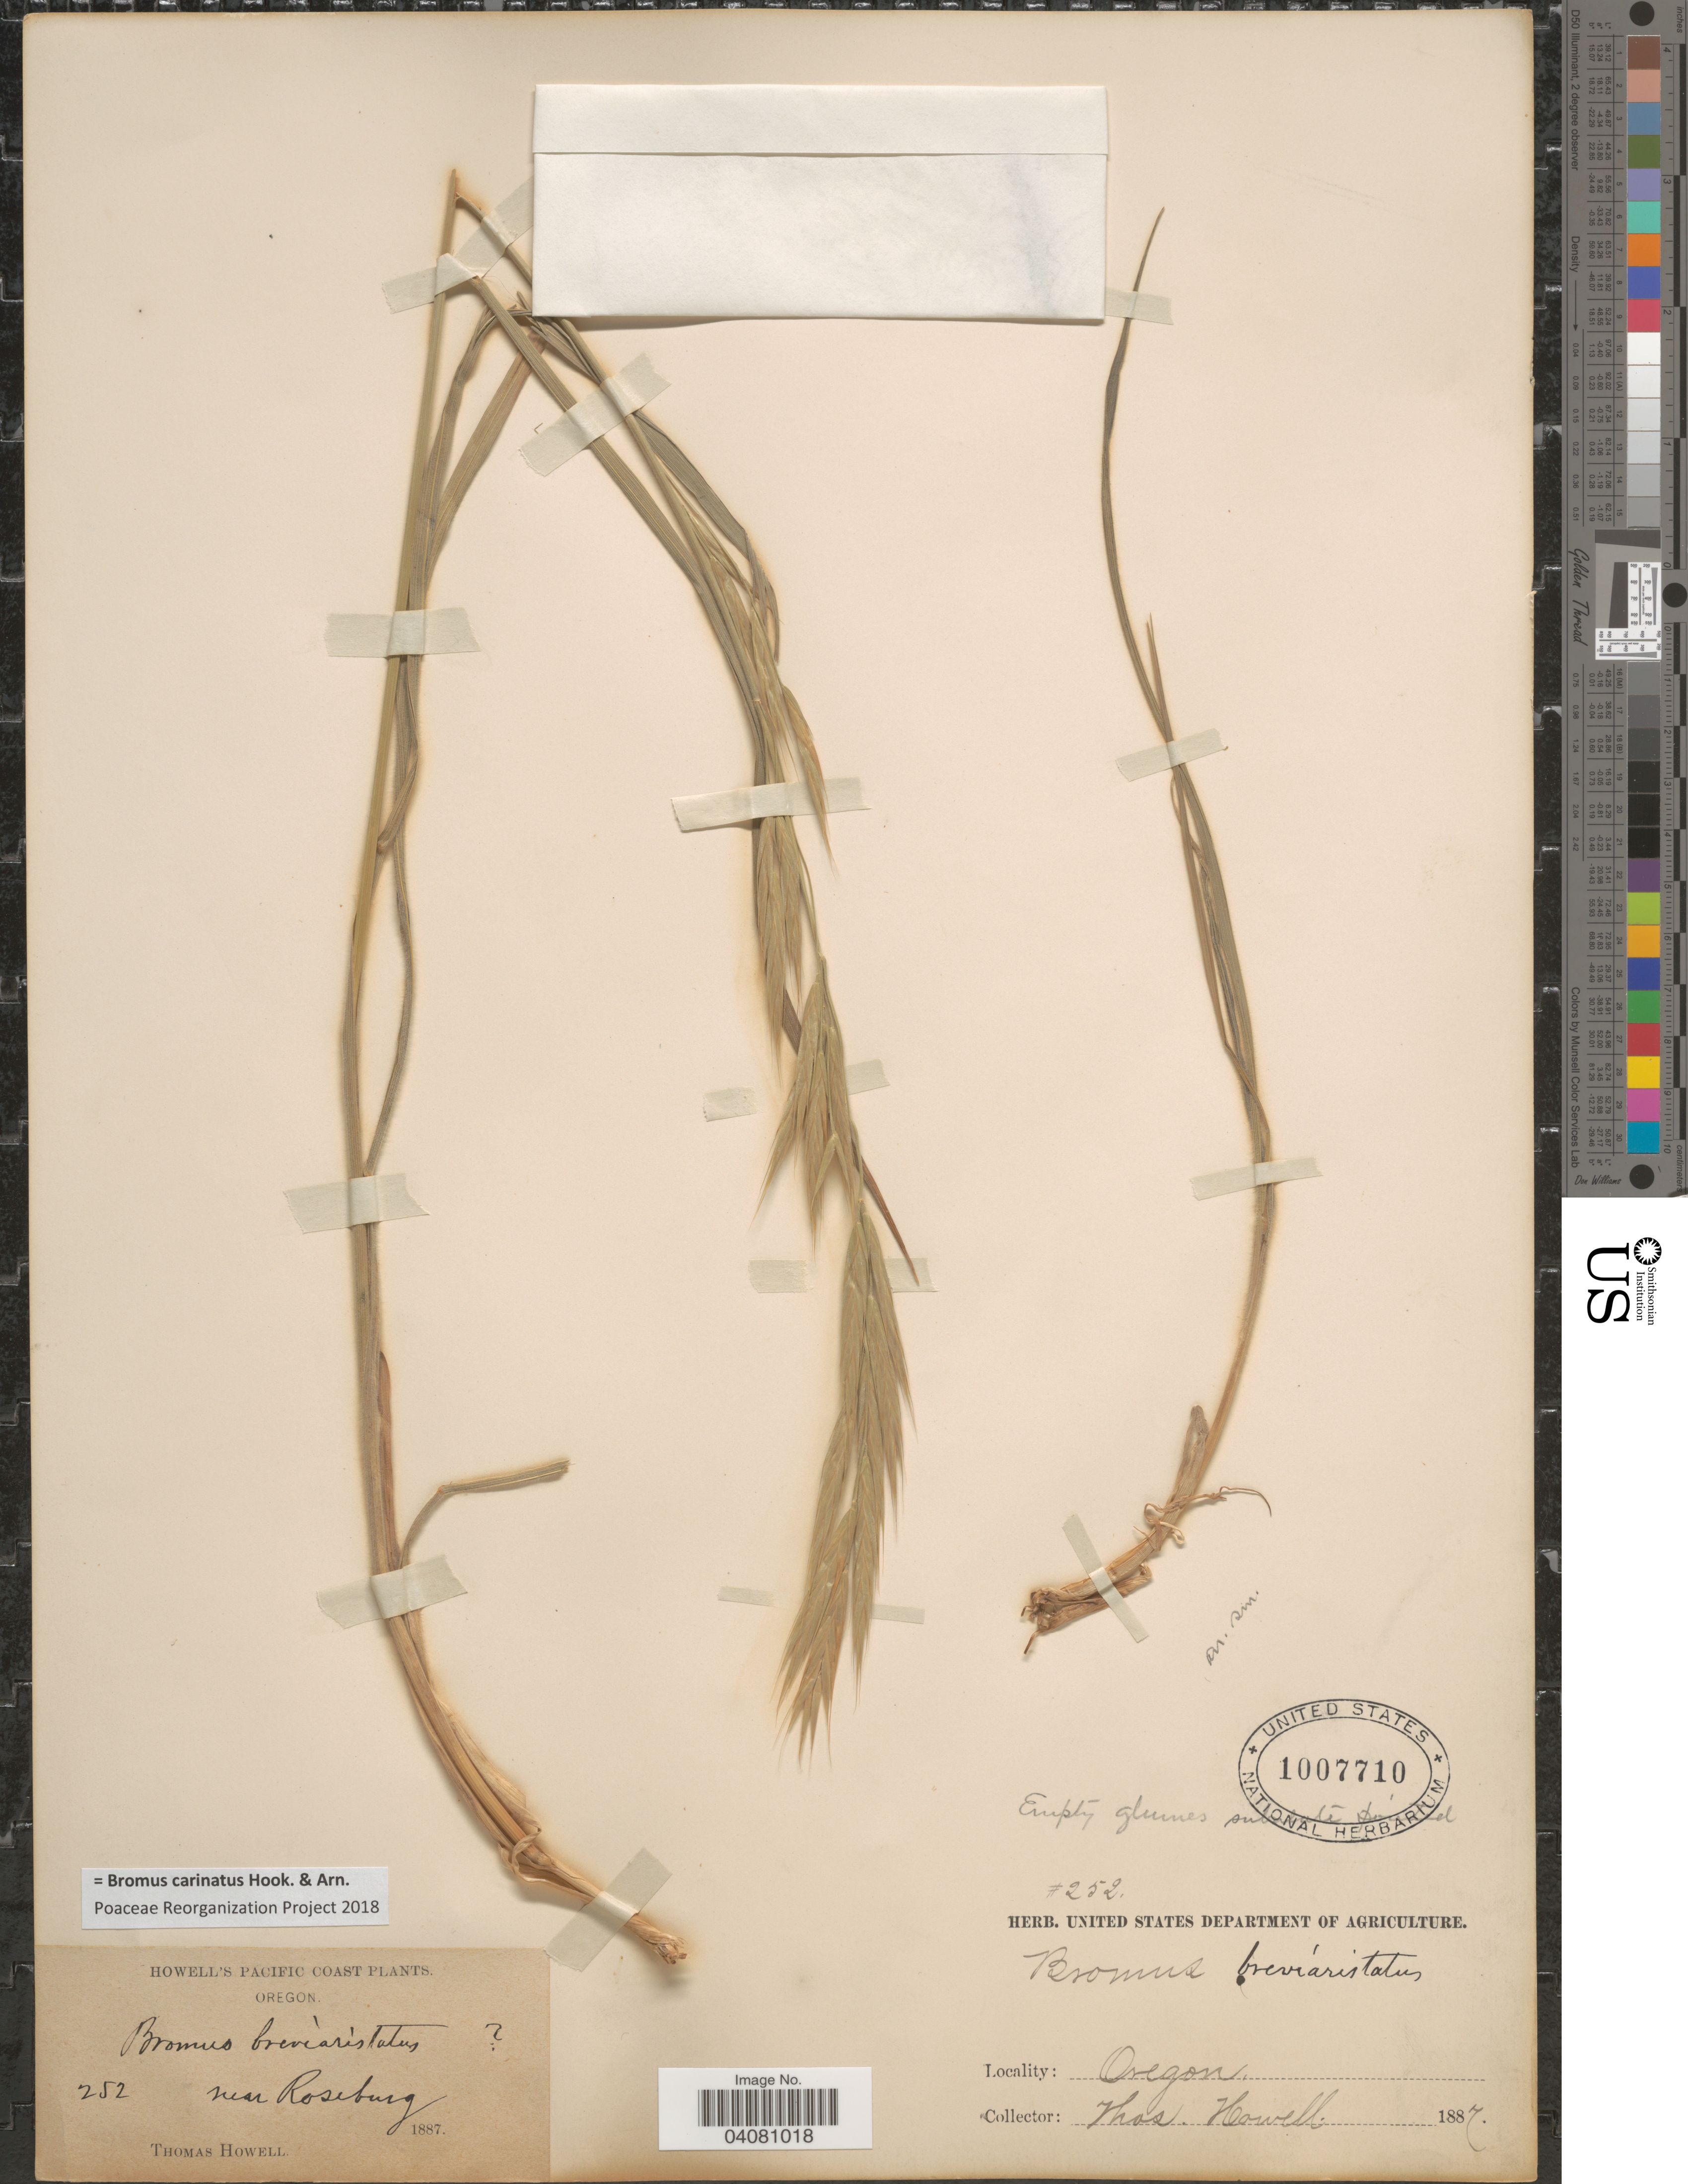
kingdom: Plantae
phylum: Tracheophyta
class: Liliopsida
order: Poales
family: Poaceae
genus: Bromus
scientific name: Bromus carinatus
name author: Hook. & Arn.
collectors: T. Howell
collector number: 252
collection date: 1887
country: United States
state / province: Oregon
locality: Pacific Coast. Near Roseburg.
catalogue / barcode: US 1007710